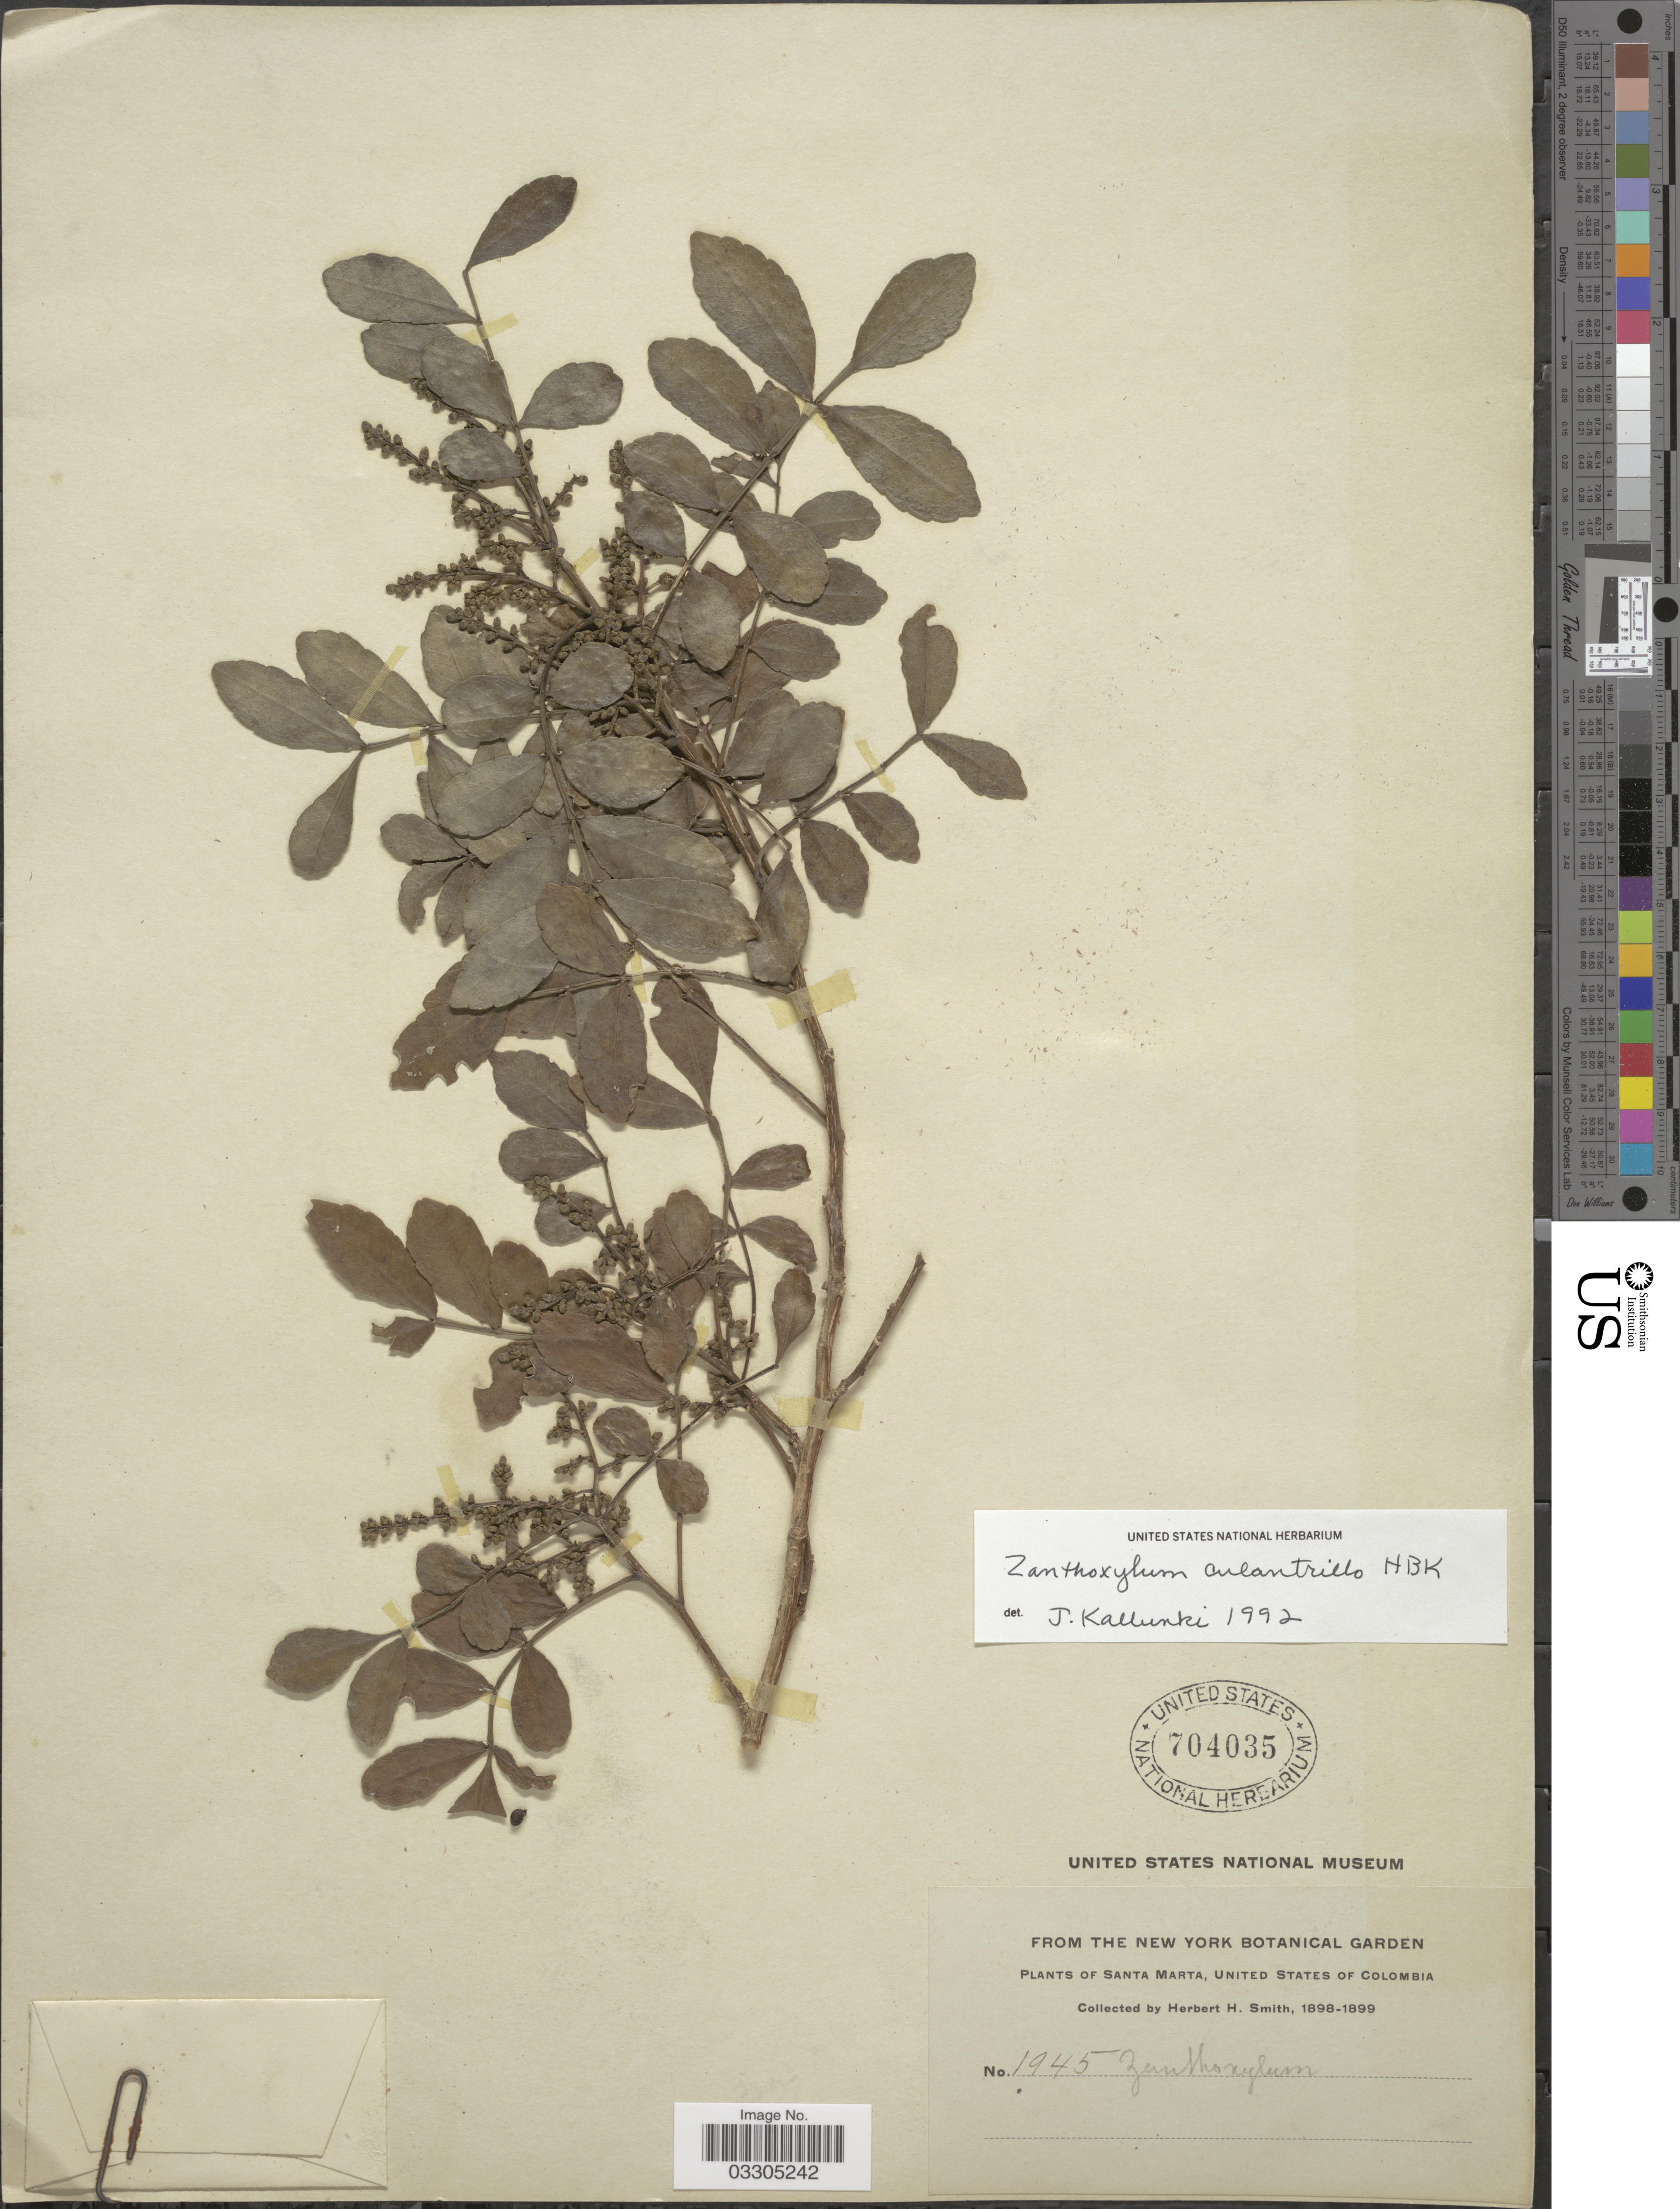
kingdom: Plantae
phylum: Tracheophyta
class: Magnoliopsida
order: Sapindales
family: Rutaceae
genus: Zanthoxylum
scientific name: Zanthoxylum culantrillo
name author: Kunth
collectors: Herbert H. Smith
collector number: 1945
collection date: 1898/1899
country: Colombia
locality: Santa Marta, United States of Colombia.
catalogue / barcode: US 704035